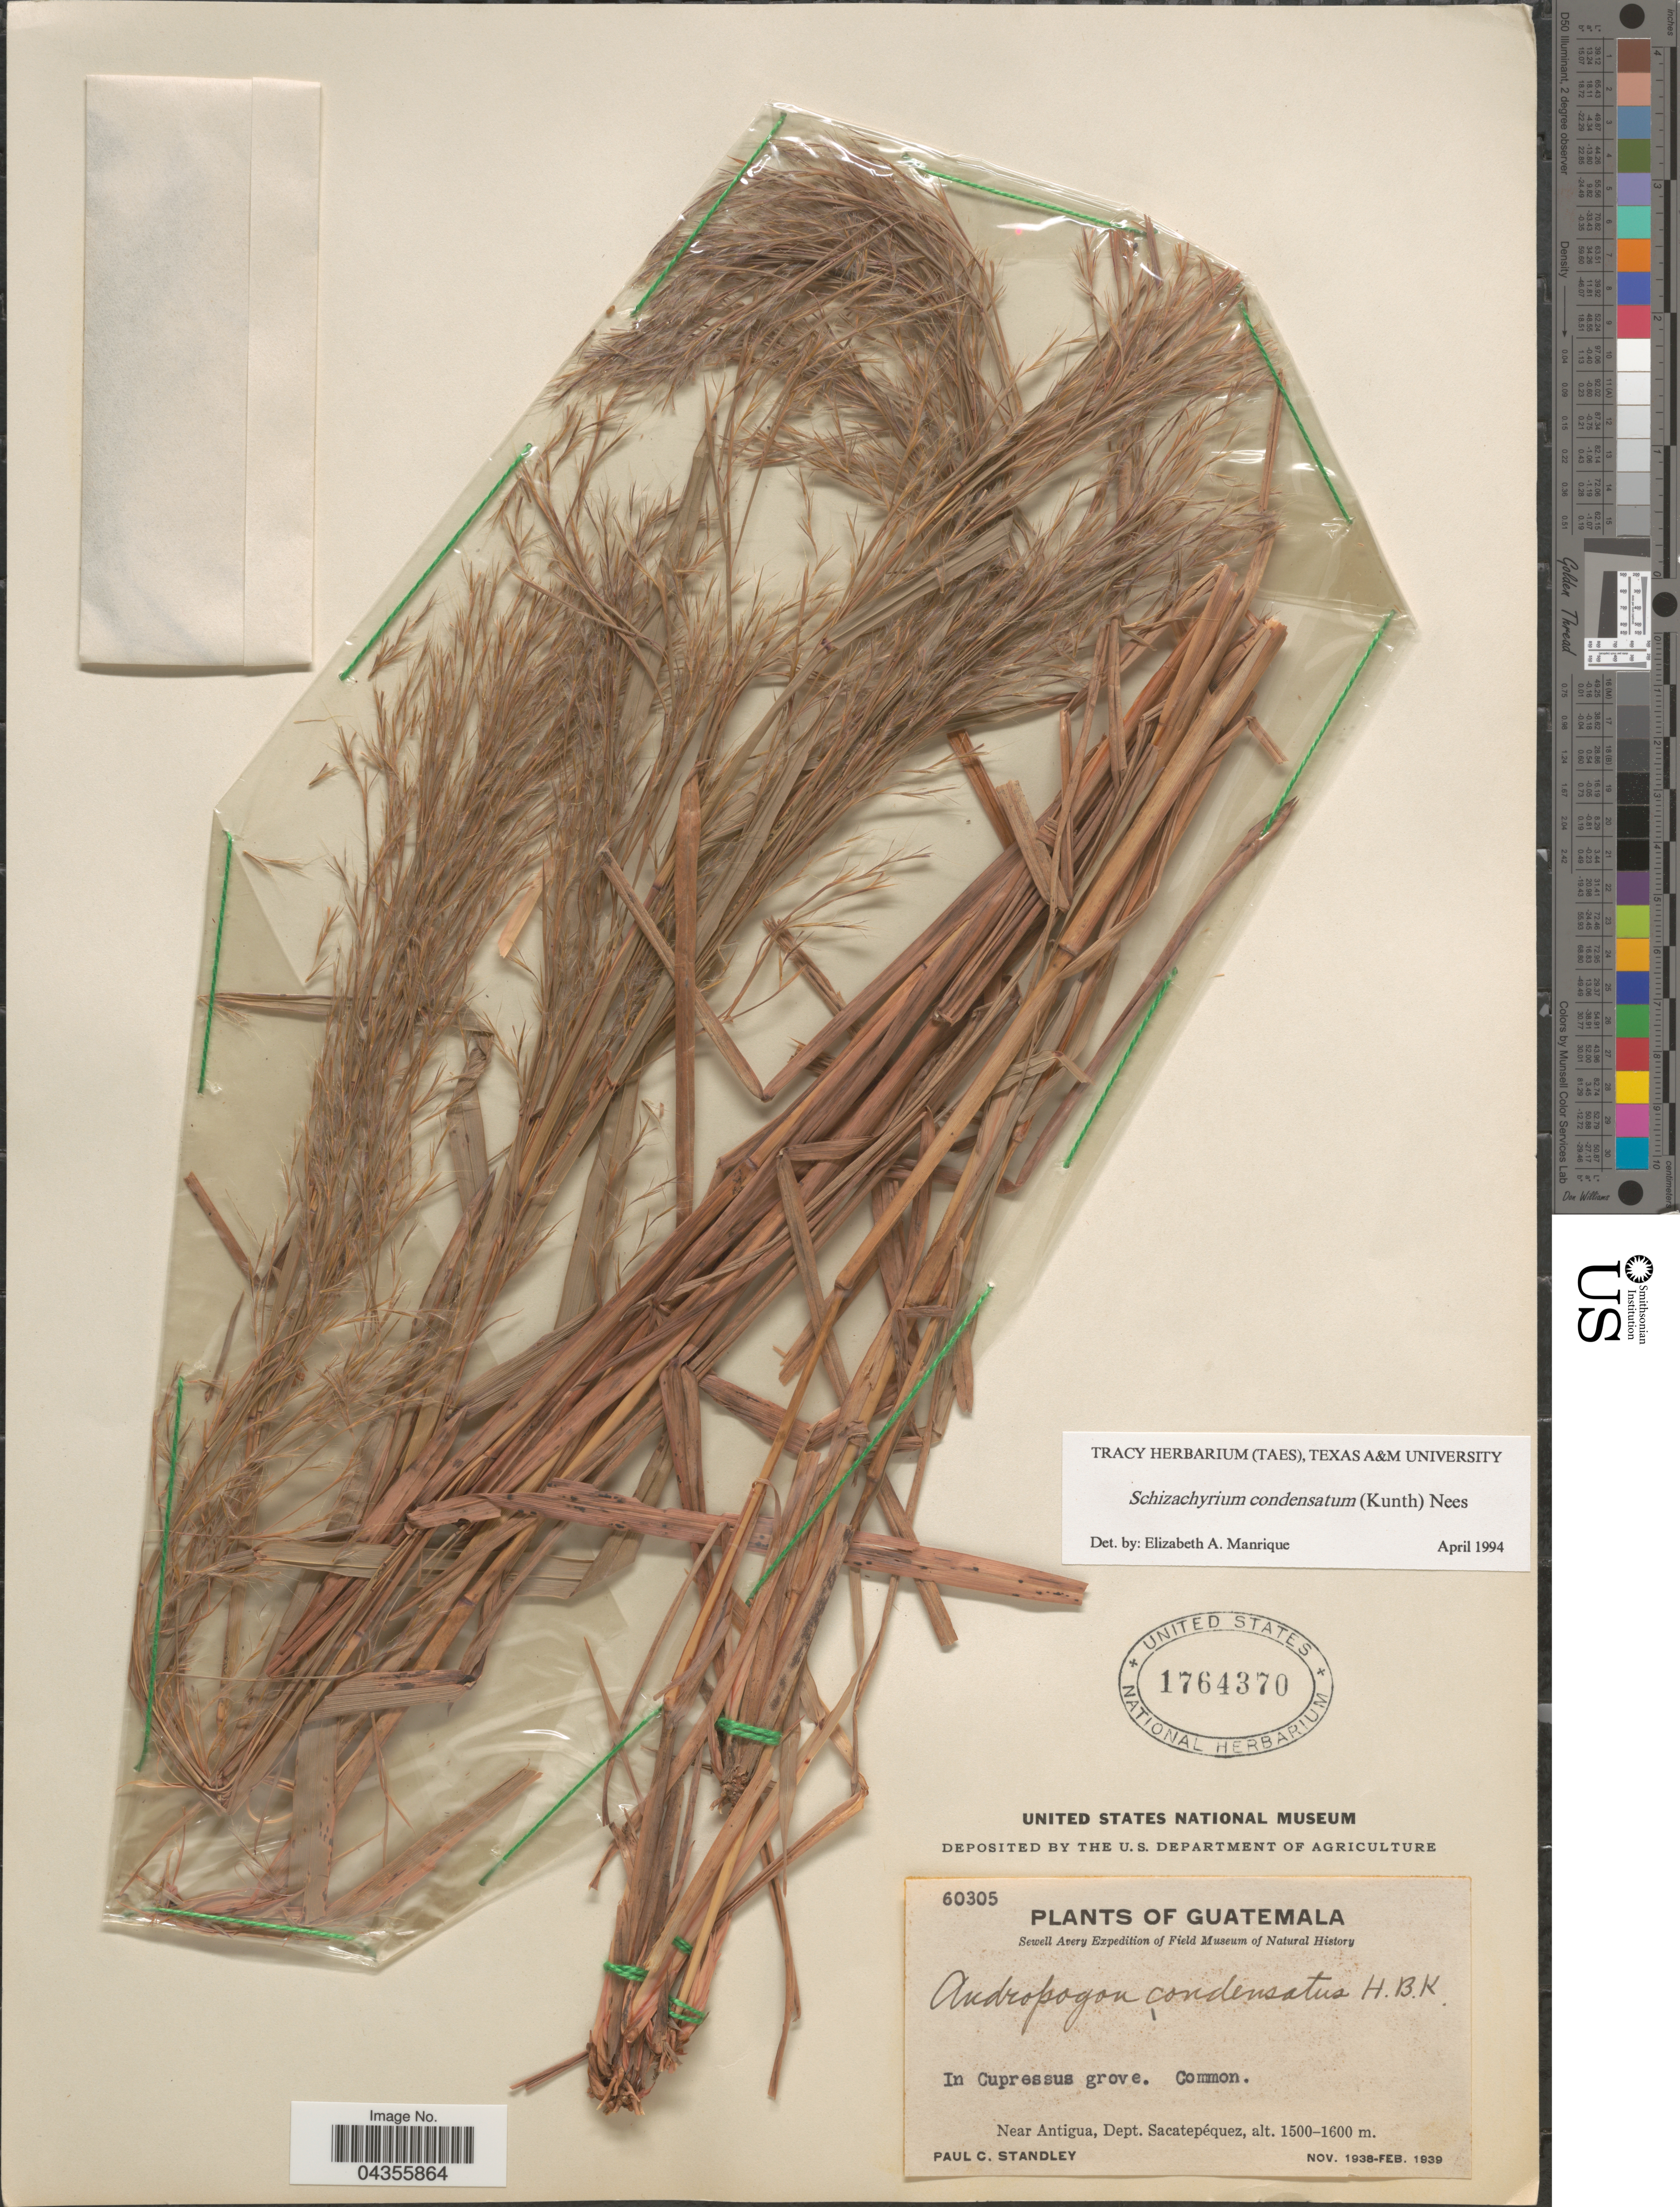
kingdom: Plantae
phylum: Tracheophyta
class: Liliopsida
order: Poales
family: Poaceae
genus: Schizachyrium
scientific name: Schizachyrium condensatum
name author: (Kunth) Nees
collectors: P. C. Standley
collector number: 60305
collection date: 1938-11/1939-02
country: Guatemala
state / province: Sacatepequez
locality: Sewell Avery Expedition. Near Antigua, Dept. Sacatepéquez.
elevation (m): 1500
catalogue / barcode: US 1764370